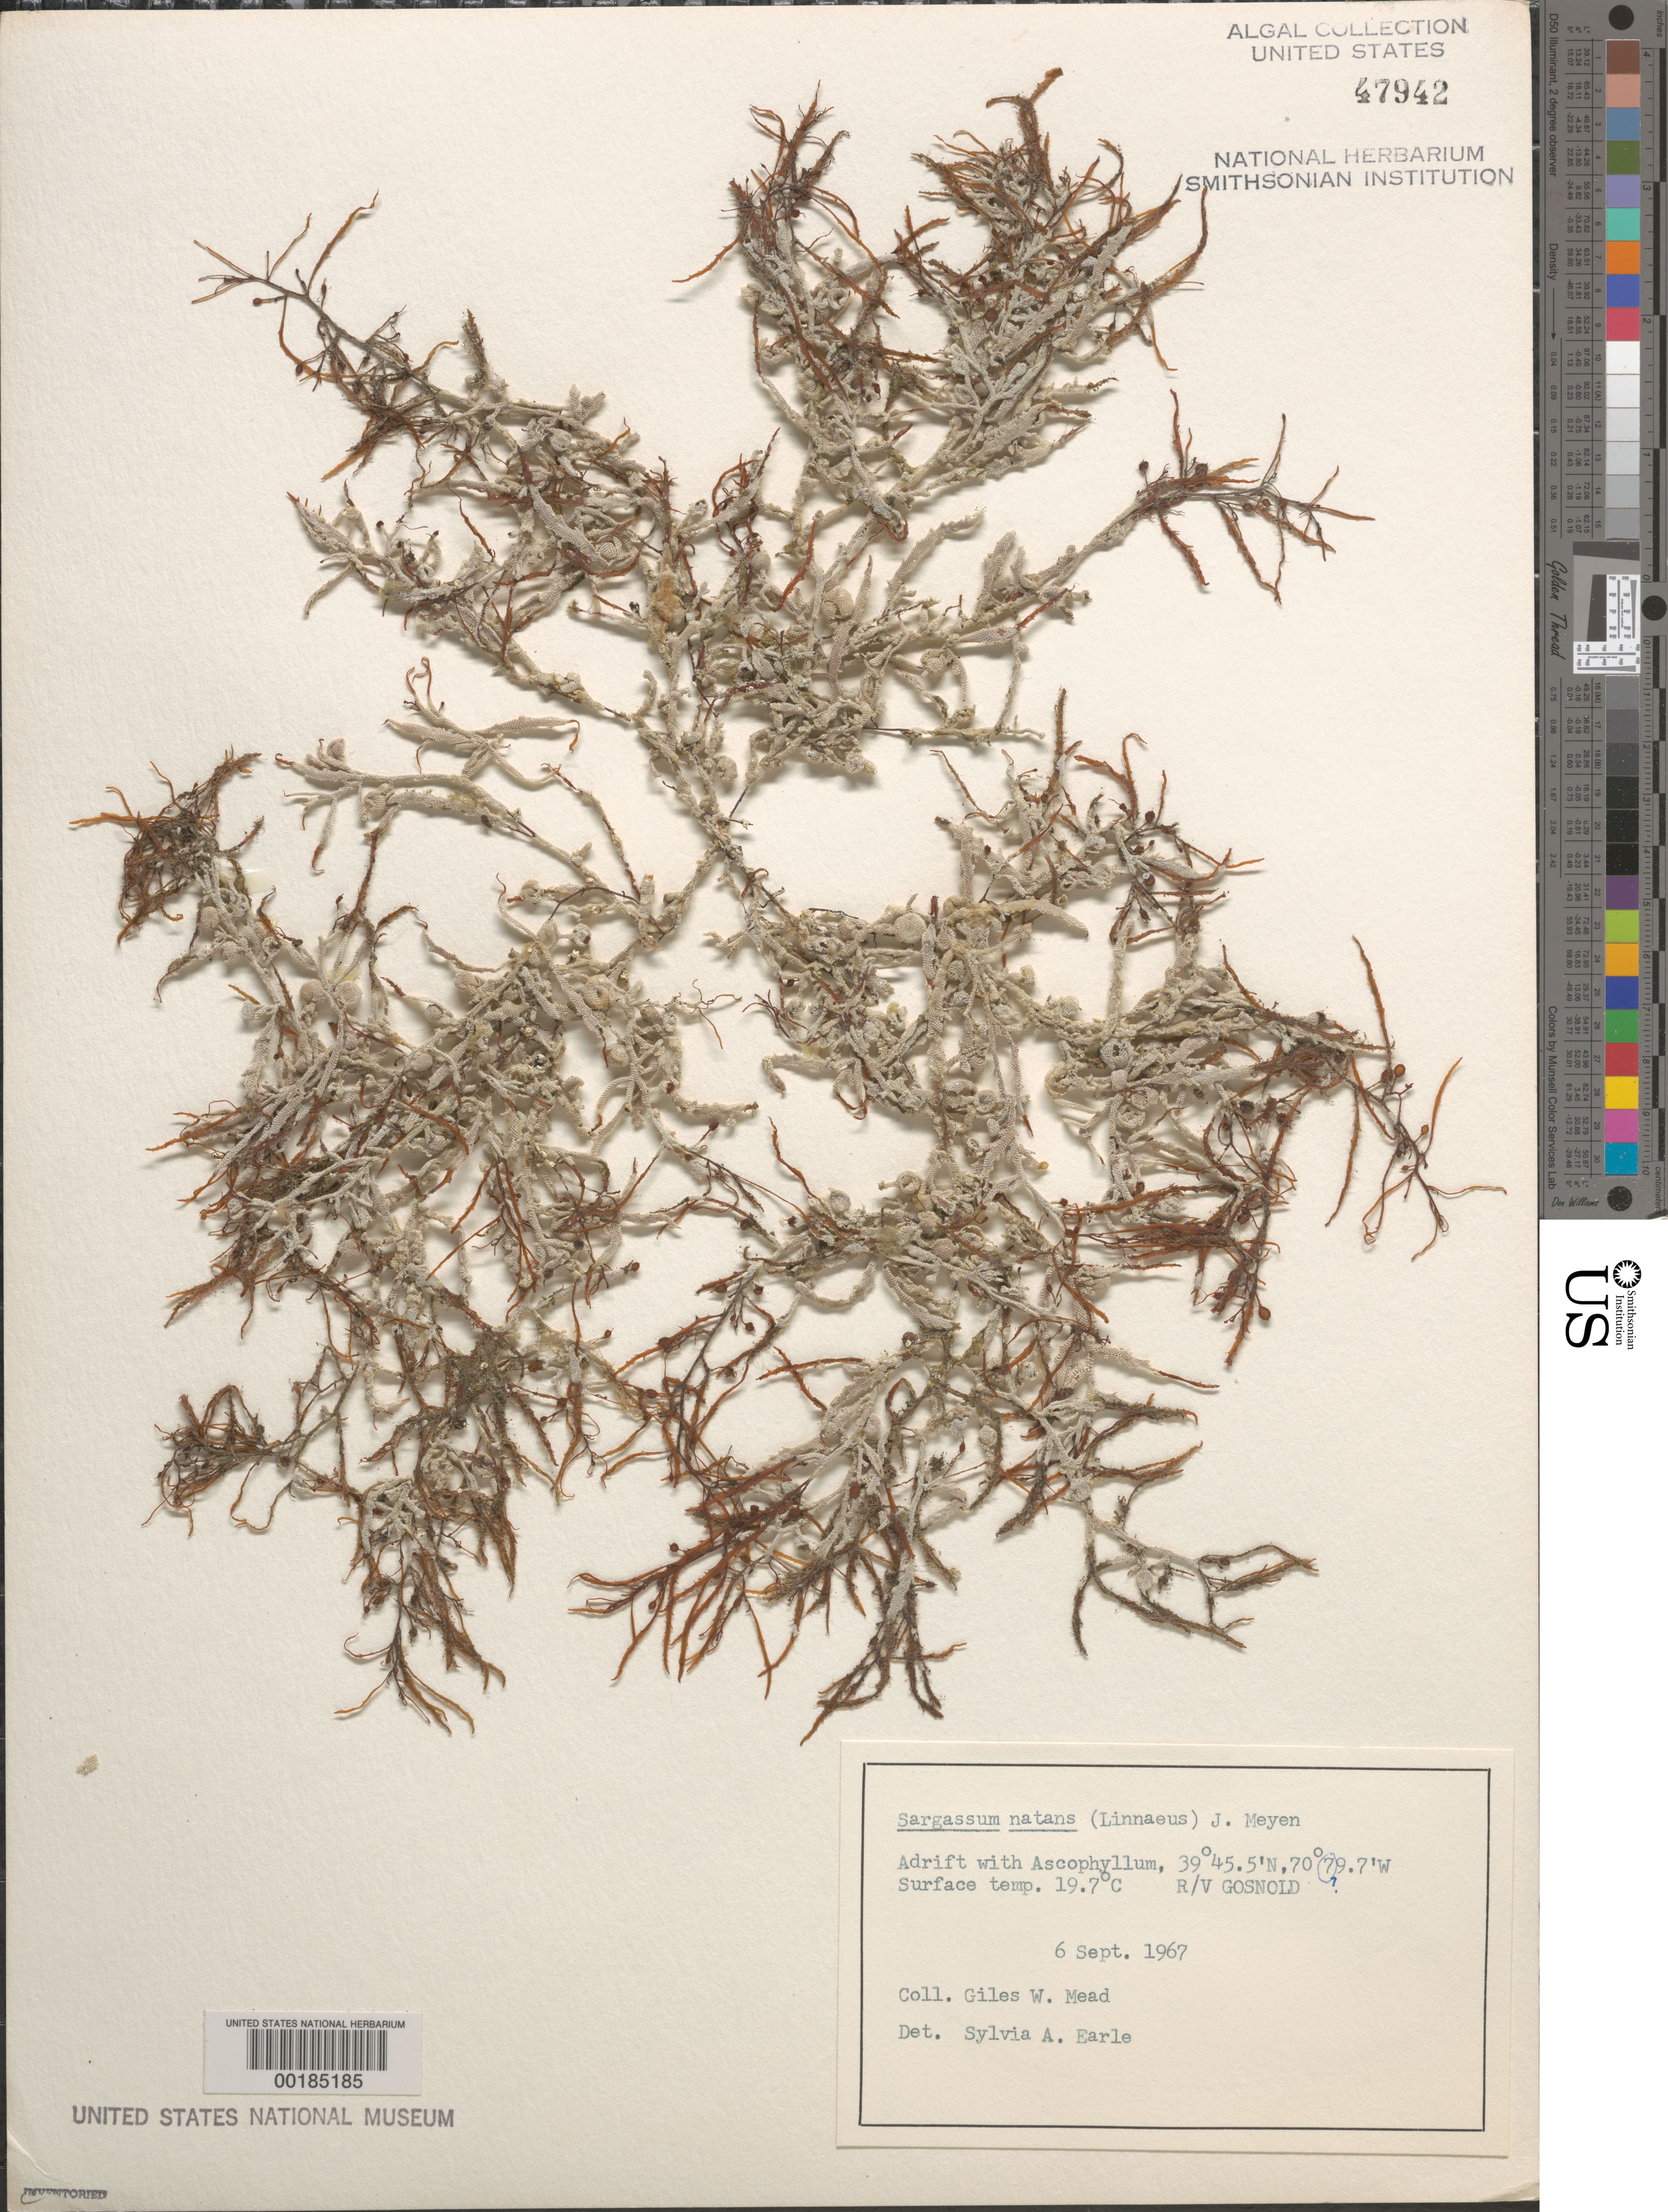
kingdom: Chromista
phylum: Ochrophyta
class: Phaeophyceae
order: Fucales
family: Sargassaceae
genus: Sargassum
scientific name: Sargassum natans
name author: (L.) Gaillon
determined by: Earle, S. A.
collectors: G. W. Mead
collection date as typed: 06 Sep 1967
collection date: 1967-09-06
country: United States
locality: North Atlantic Ocean 180 miles off New Jersey coast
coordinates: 39 45.5' N, 70 79.7' W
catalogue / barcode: US 47942